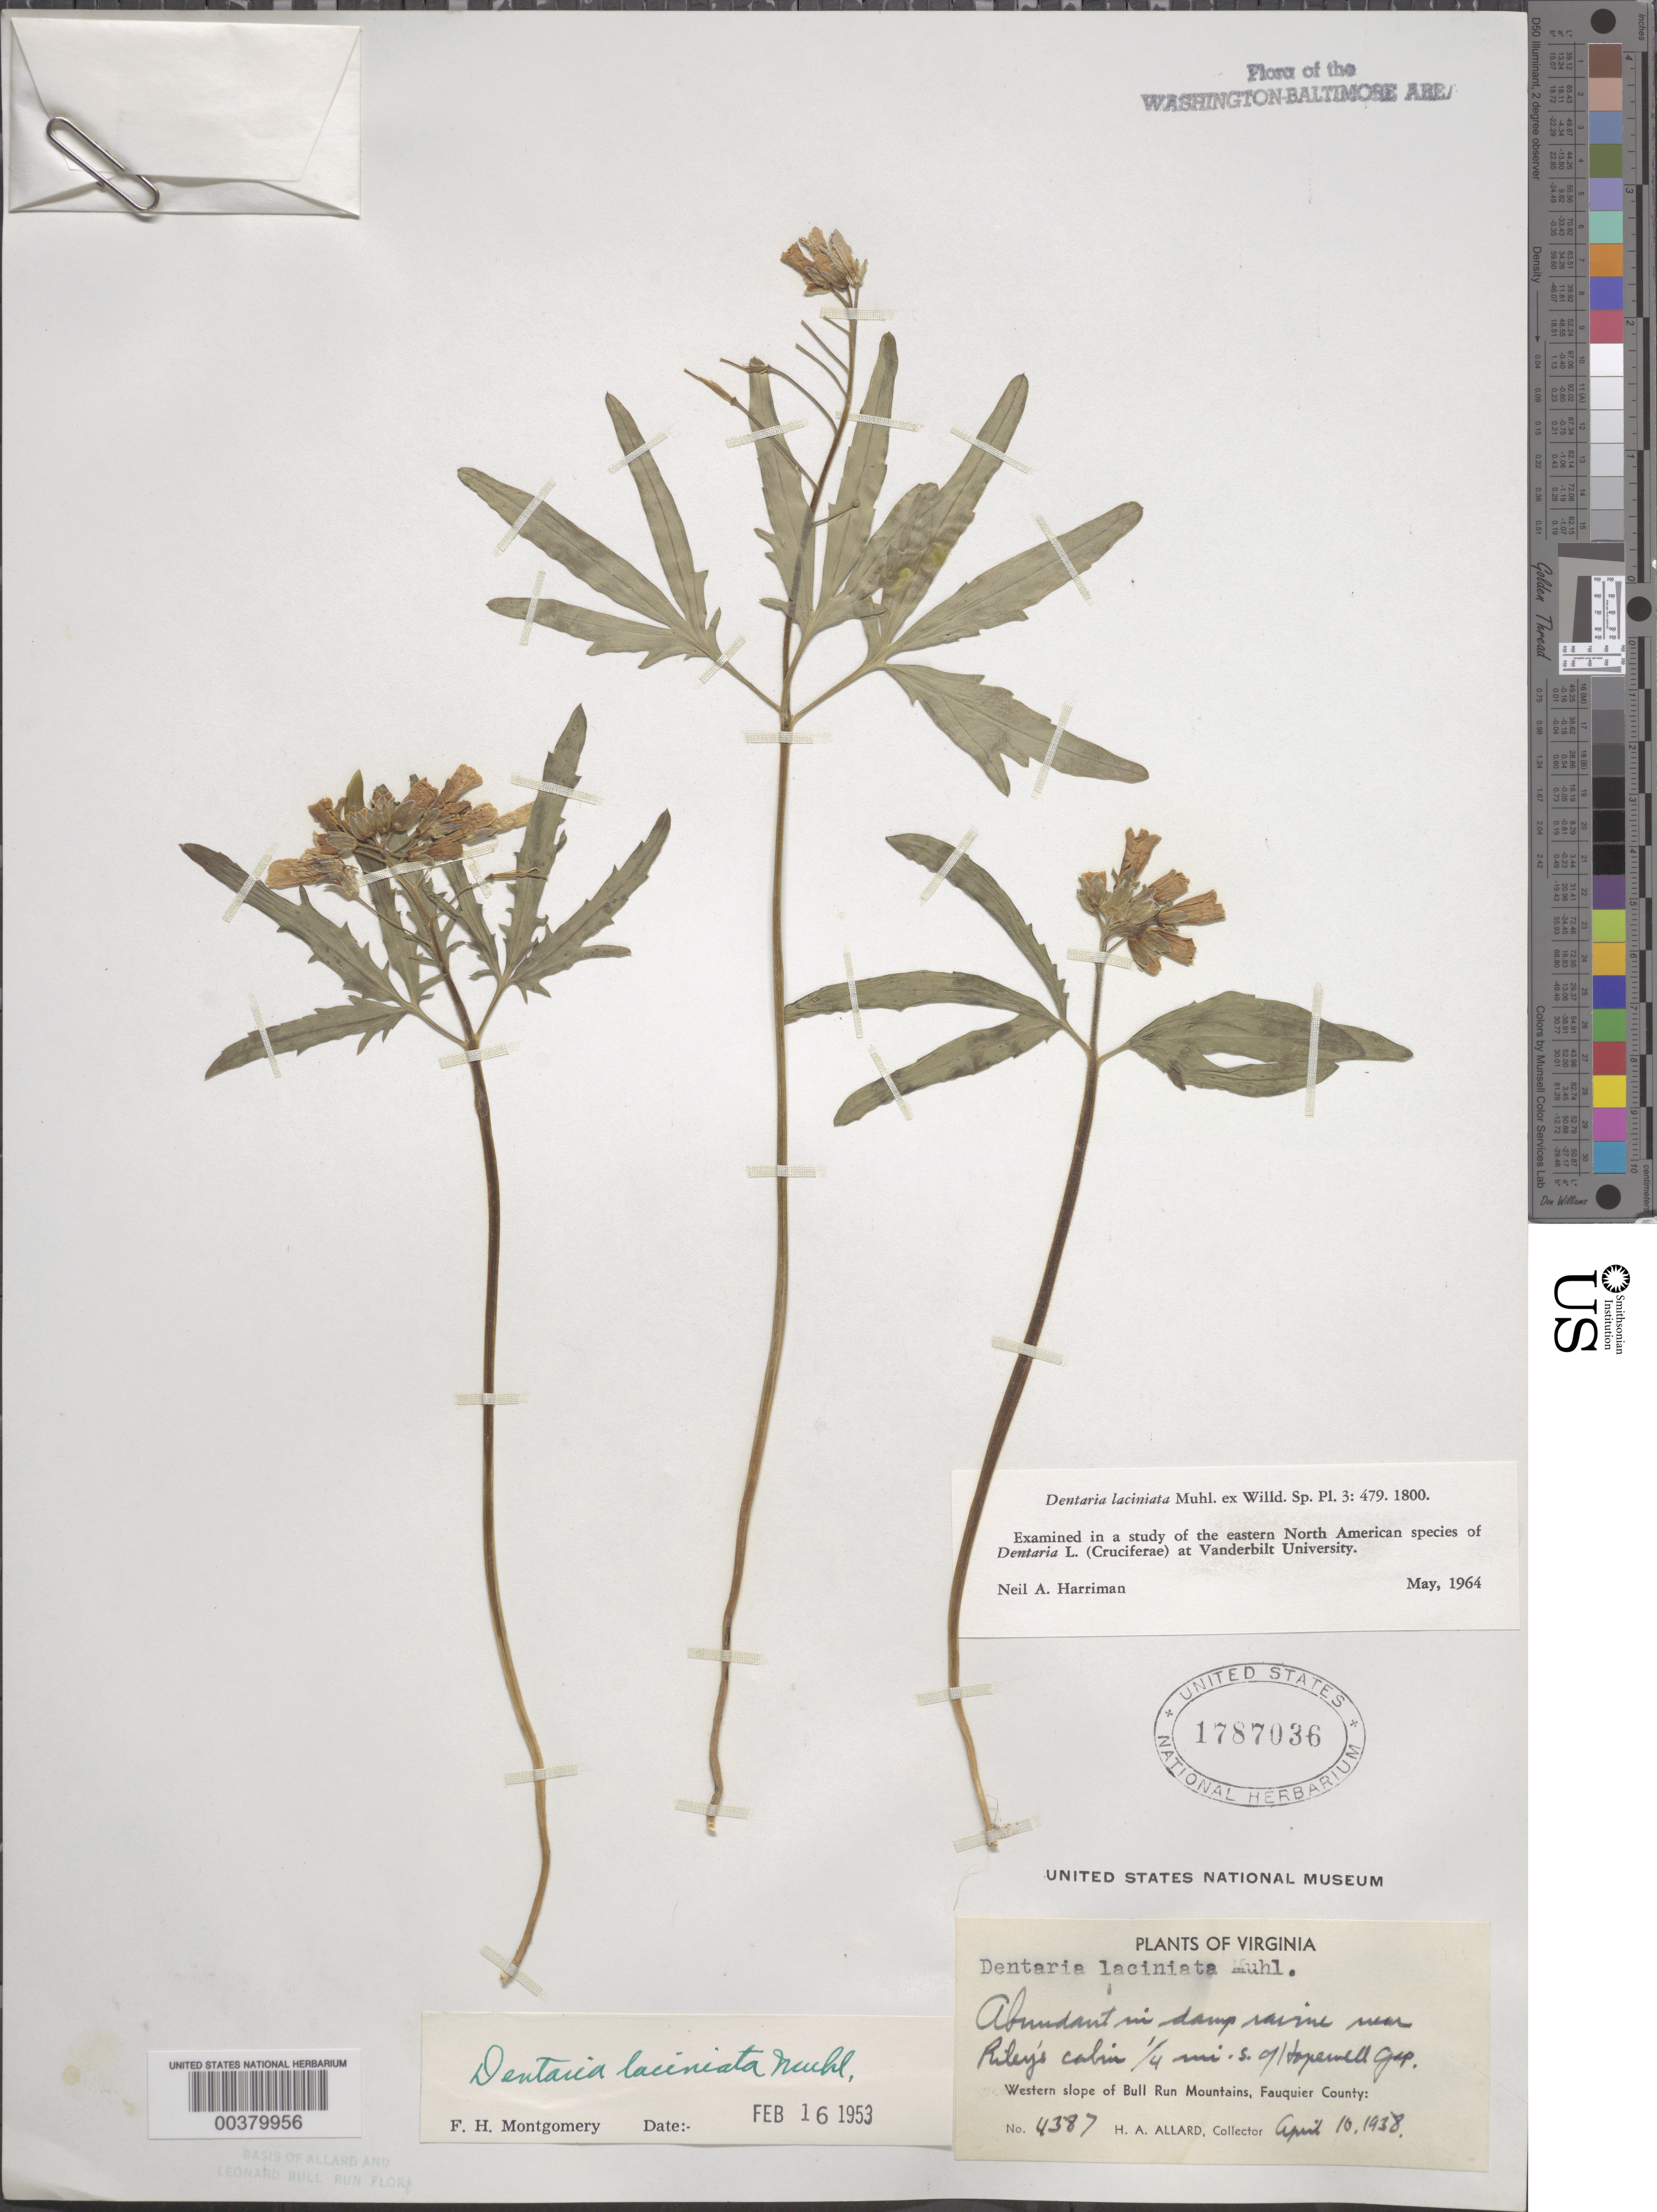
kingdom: Plantae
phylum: Tracheophyta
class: Magnoliopsida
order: Brassicales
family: Brassicaceae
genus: Cardamine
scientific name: Cardamine concatenata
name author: (Michx.) Sw.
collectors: H. A. Allard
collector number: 4387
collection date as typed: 10 Apr 1938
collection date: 1938-04-10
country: United States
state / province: Virginia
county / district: Fauquier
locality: South of Hopewell Gap, Rileys Cabin vicinity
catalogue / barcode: US 1787036